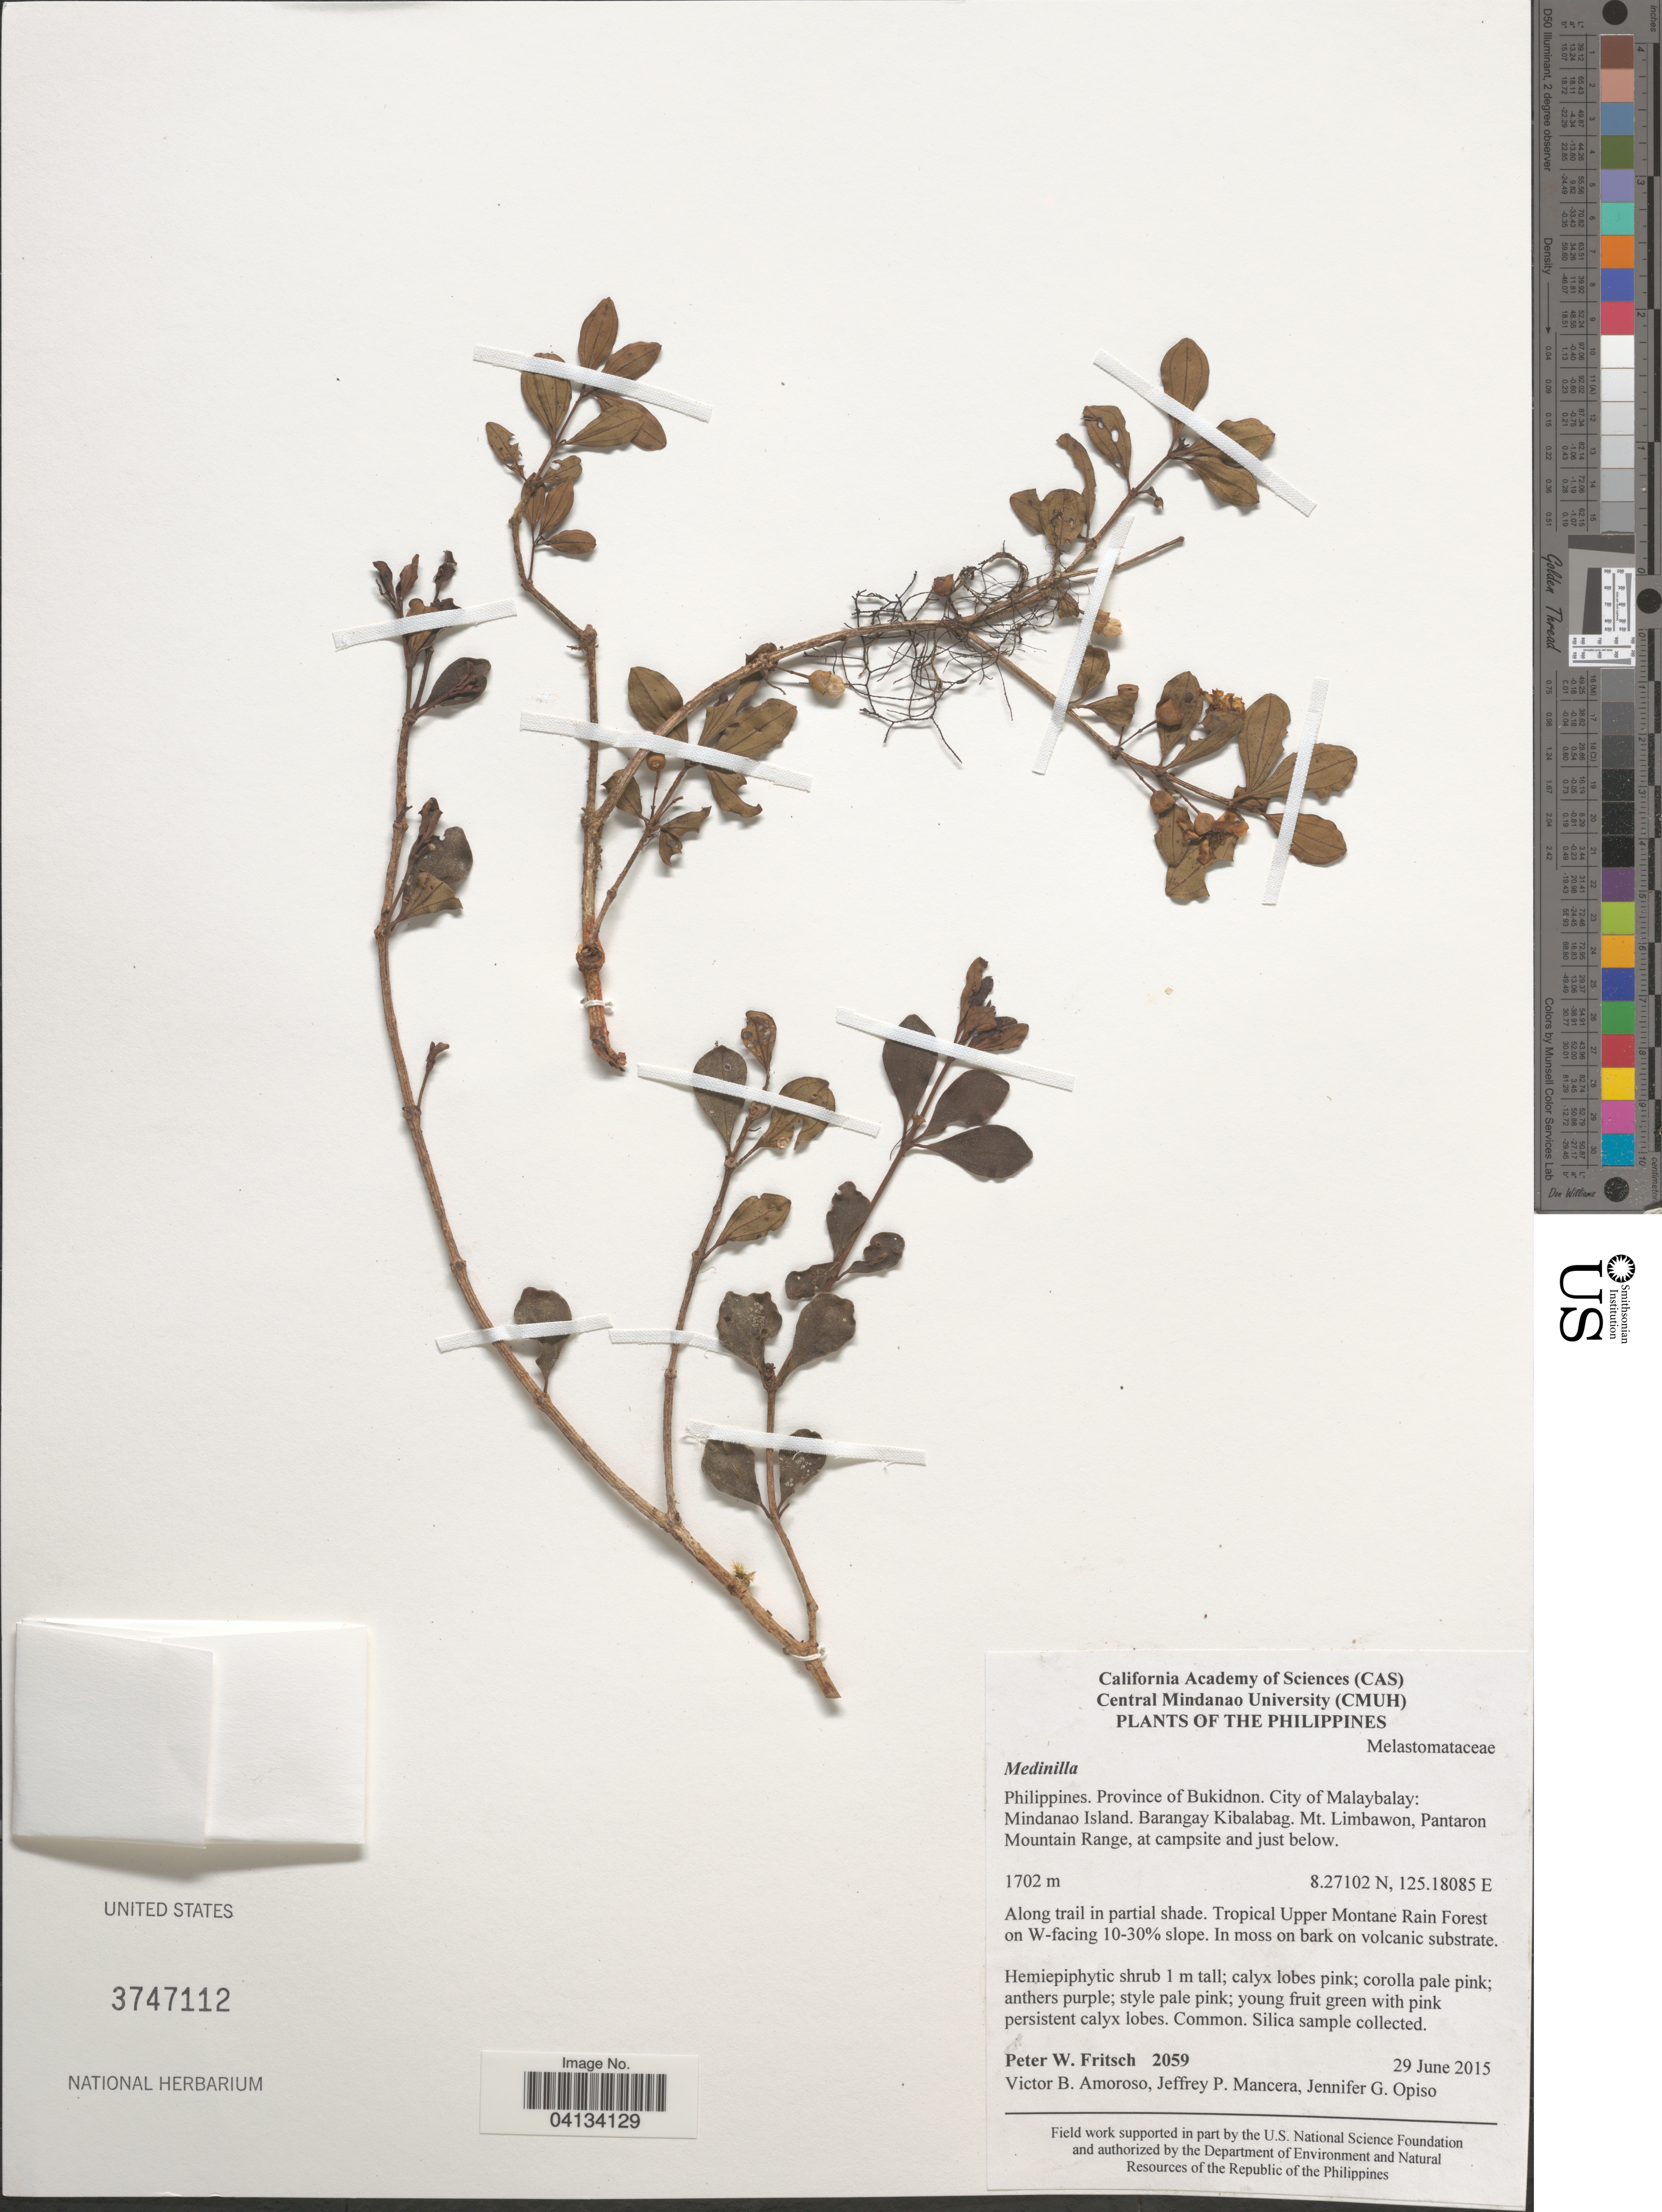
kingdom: Plantae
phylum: Tracheophyta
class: Magnoliopsida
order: Myrtales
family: Melastomataceae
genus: Medinilla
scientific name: Medinilla sp.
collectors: P. W. Fritsch, V. Amoroso, J. Mancera & J. Opiso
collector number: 2059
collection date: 2015-06-29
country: Philippines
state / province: Northern Mindanao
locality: Province of Bukidnon. City of Malaybalay: Mindanao Island. Barangay Kibalabag. Mt. Limbawon, Pantaron Mountain Range, at campsite and just below. Tropical Upper Montane Rain Forest on W-facing 10-30% slope.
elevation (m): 1702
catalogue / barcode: US 3747112